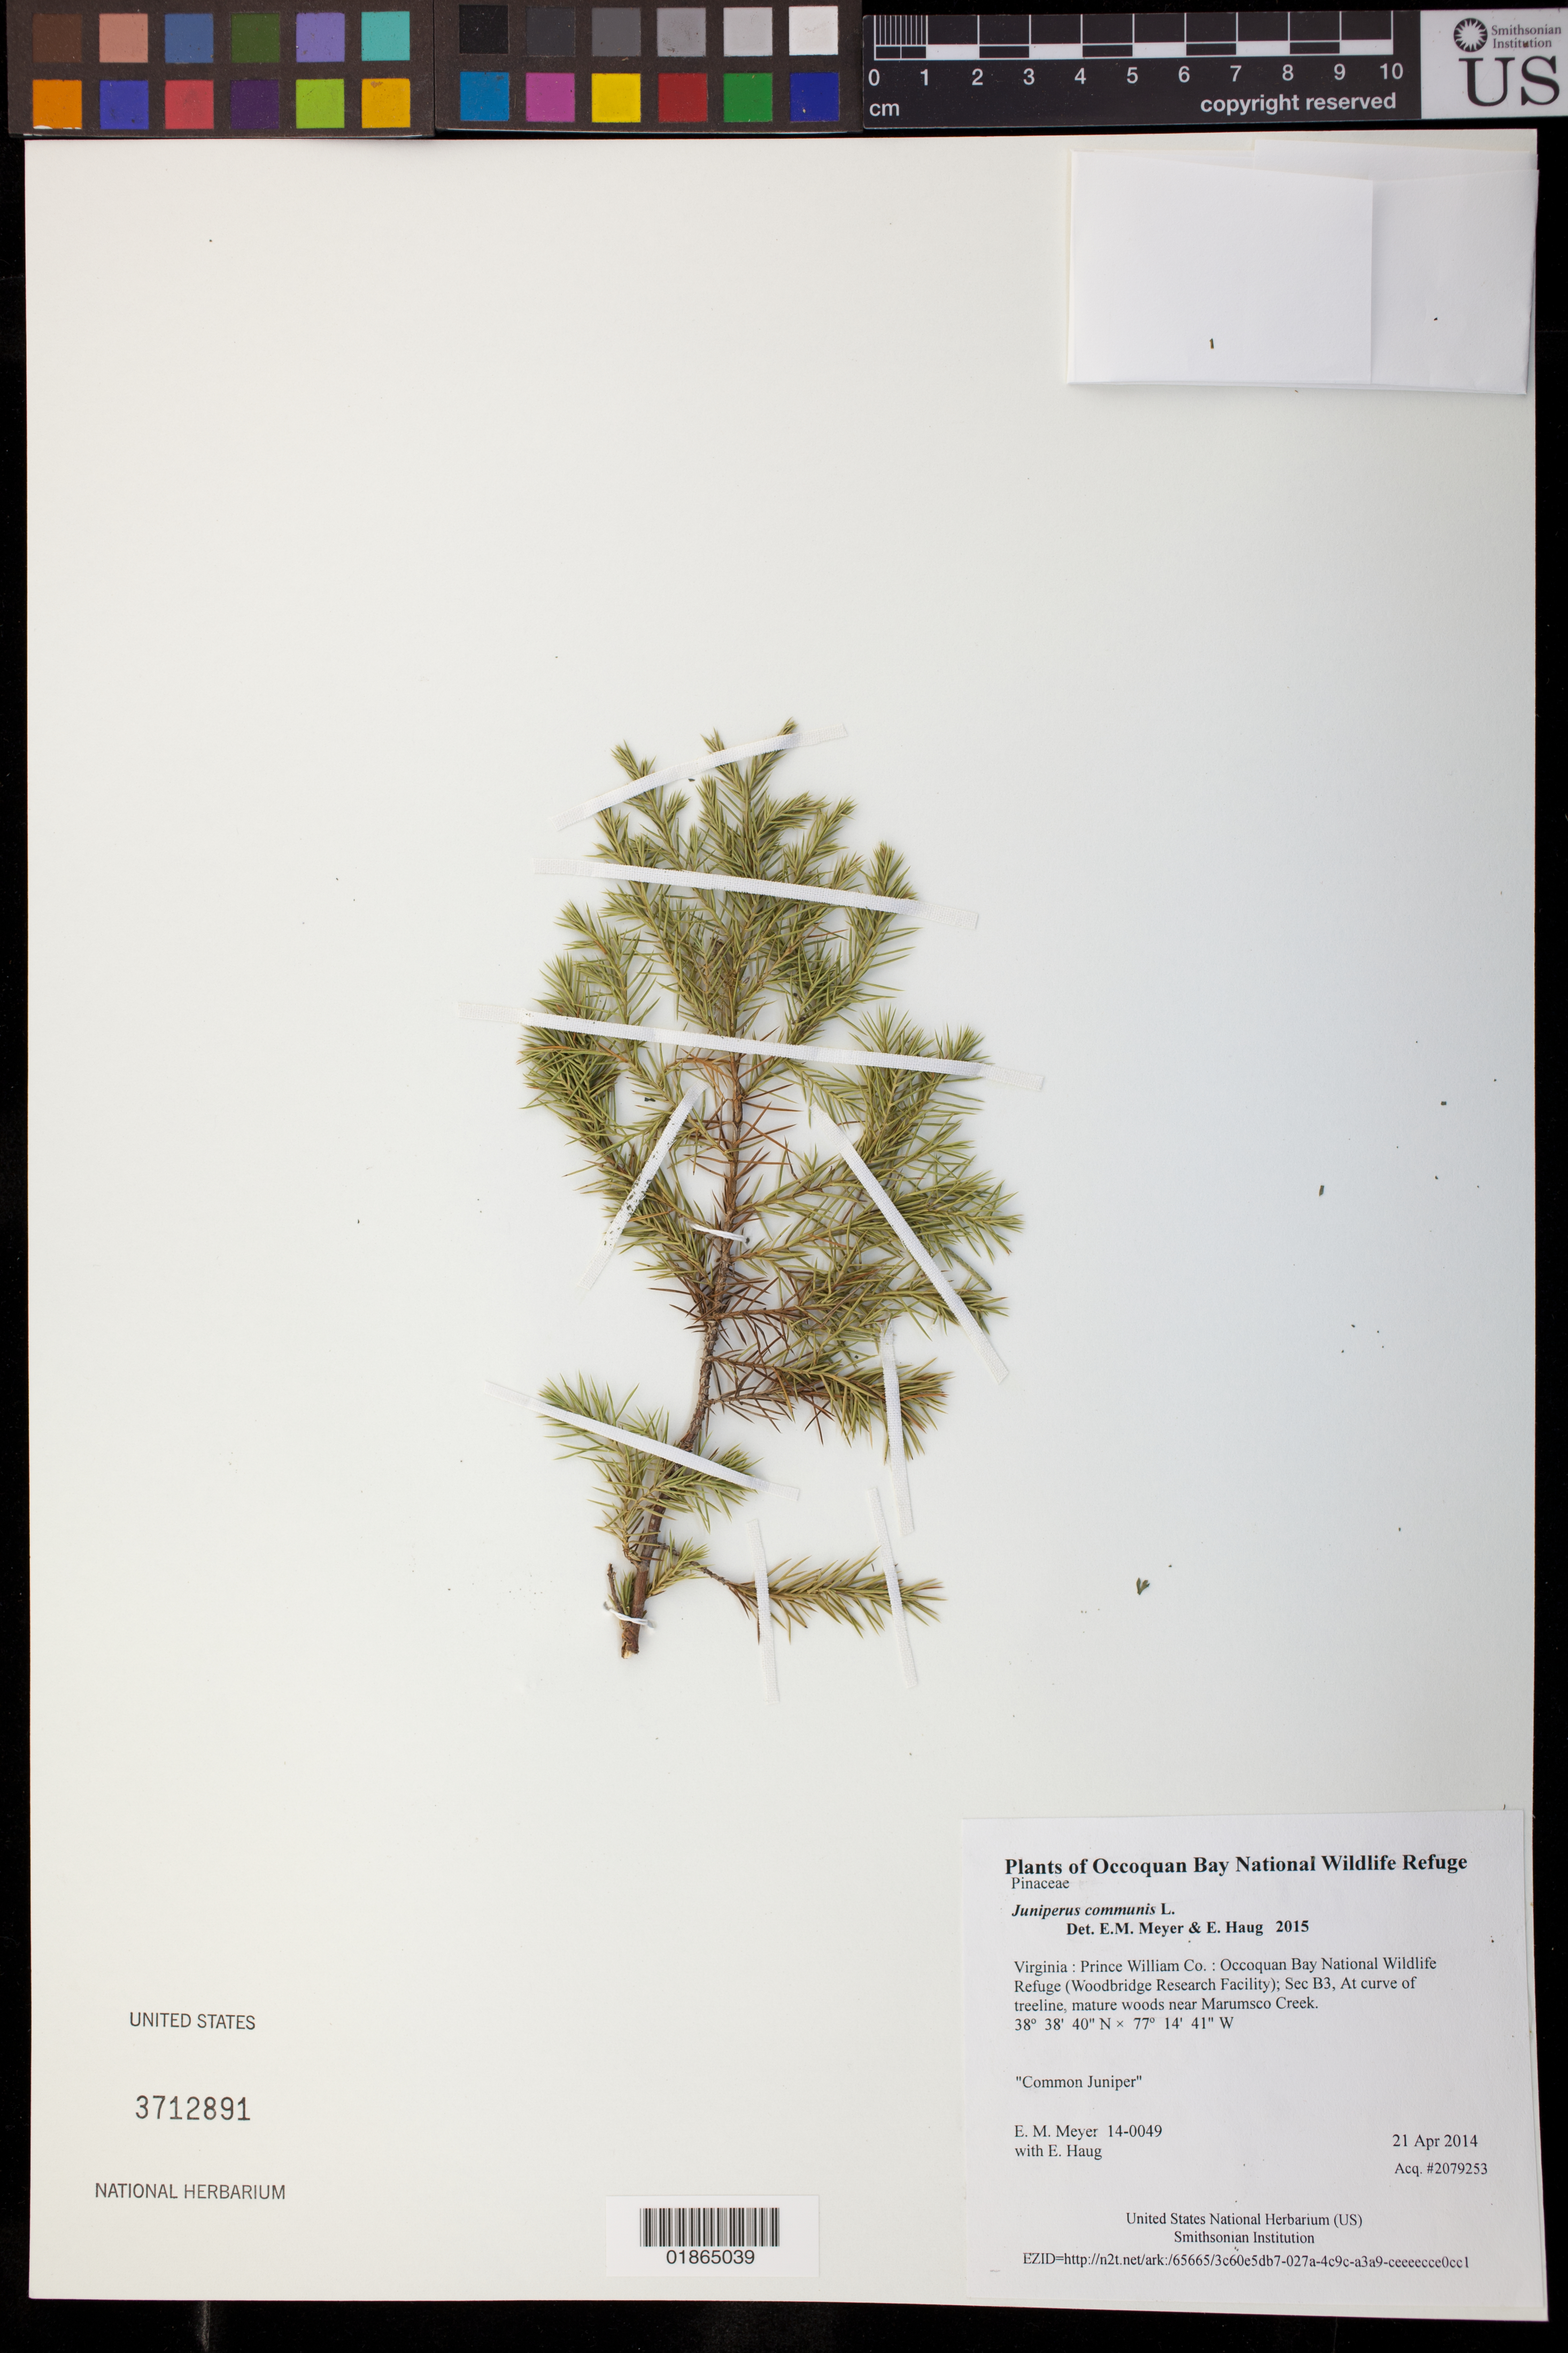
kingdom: Plantae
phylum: Tracheophyta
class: Pinopsida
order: Pinales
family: Cupressaceae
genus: Juniperus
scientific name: Juniperus communis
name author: L.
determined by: Meyer, E. M.; Haug, E.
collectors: E. M. Meyer & E. Haug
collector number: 14-0049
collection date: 2014-04-21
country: United States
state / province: Virginia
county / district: Prince William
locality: Occoquan Bay National Wildlife Refuge (Woodbridge Research Facility); Sec B3, At curve of treeline, mature woods near Marumsco Creek.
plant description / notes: Common Juniper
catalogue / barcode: US 3712891